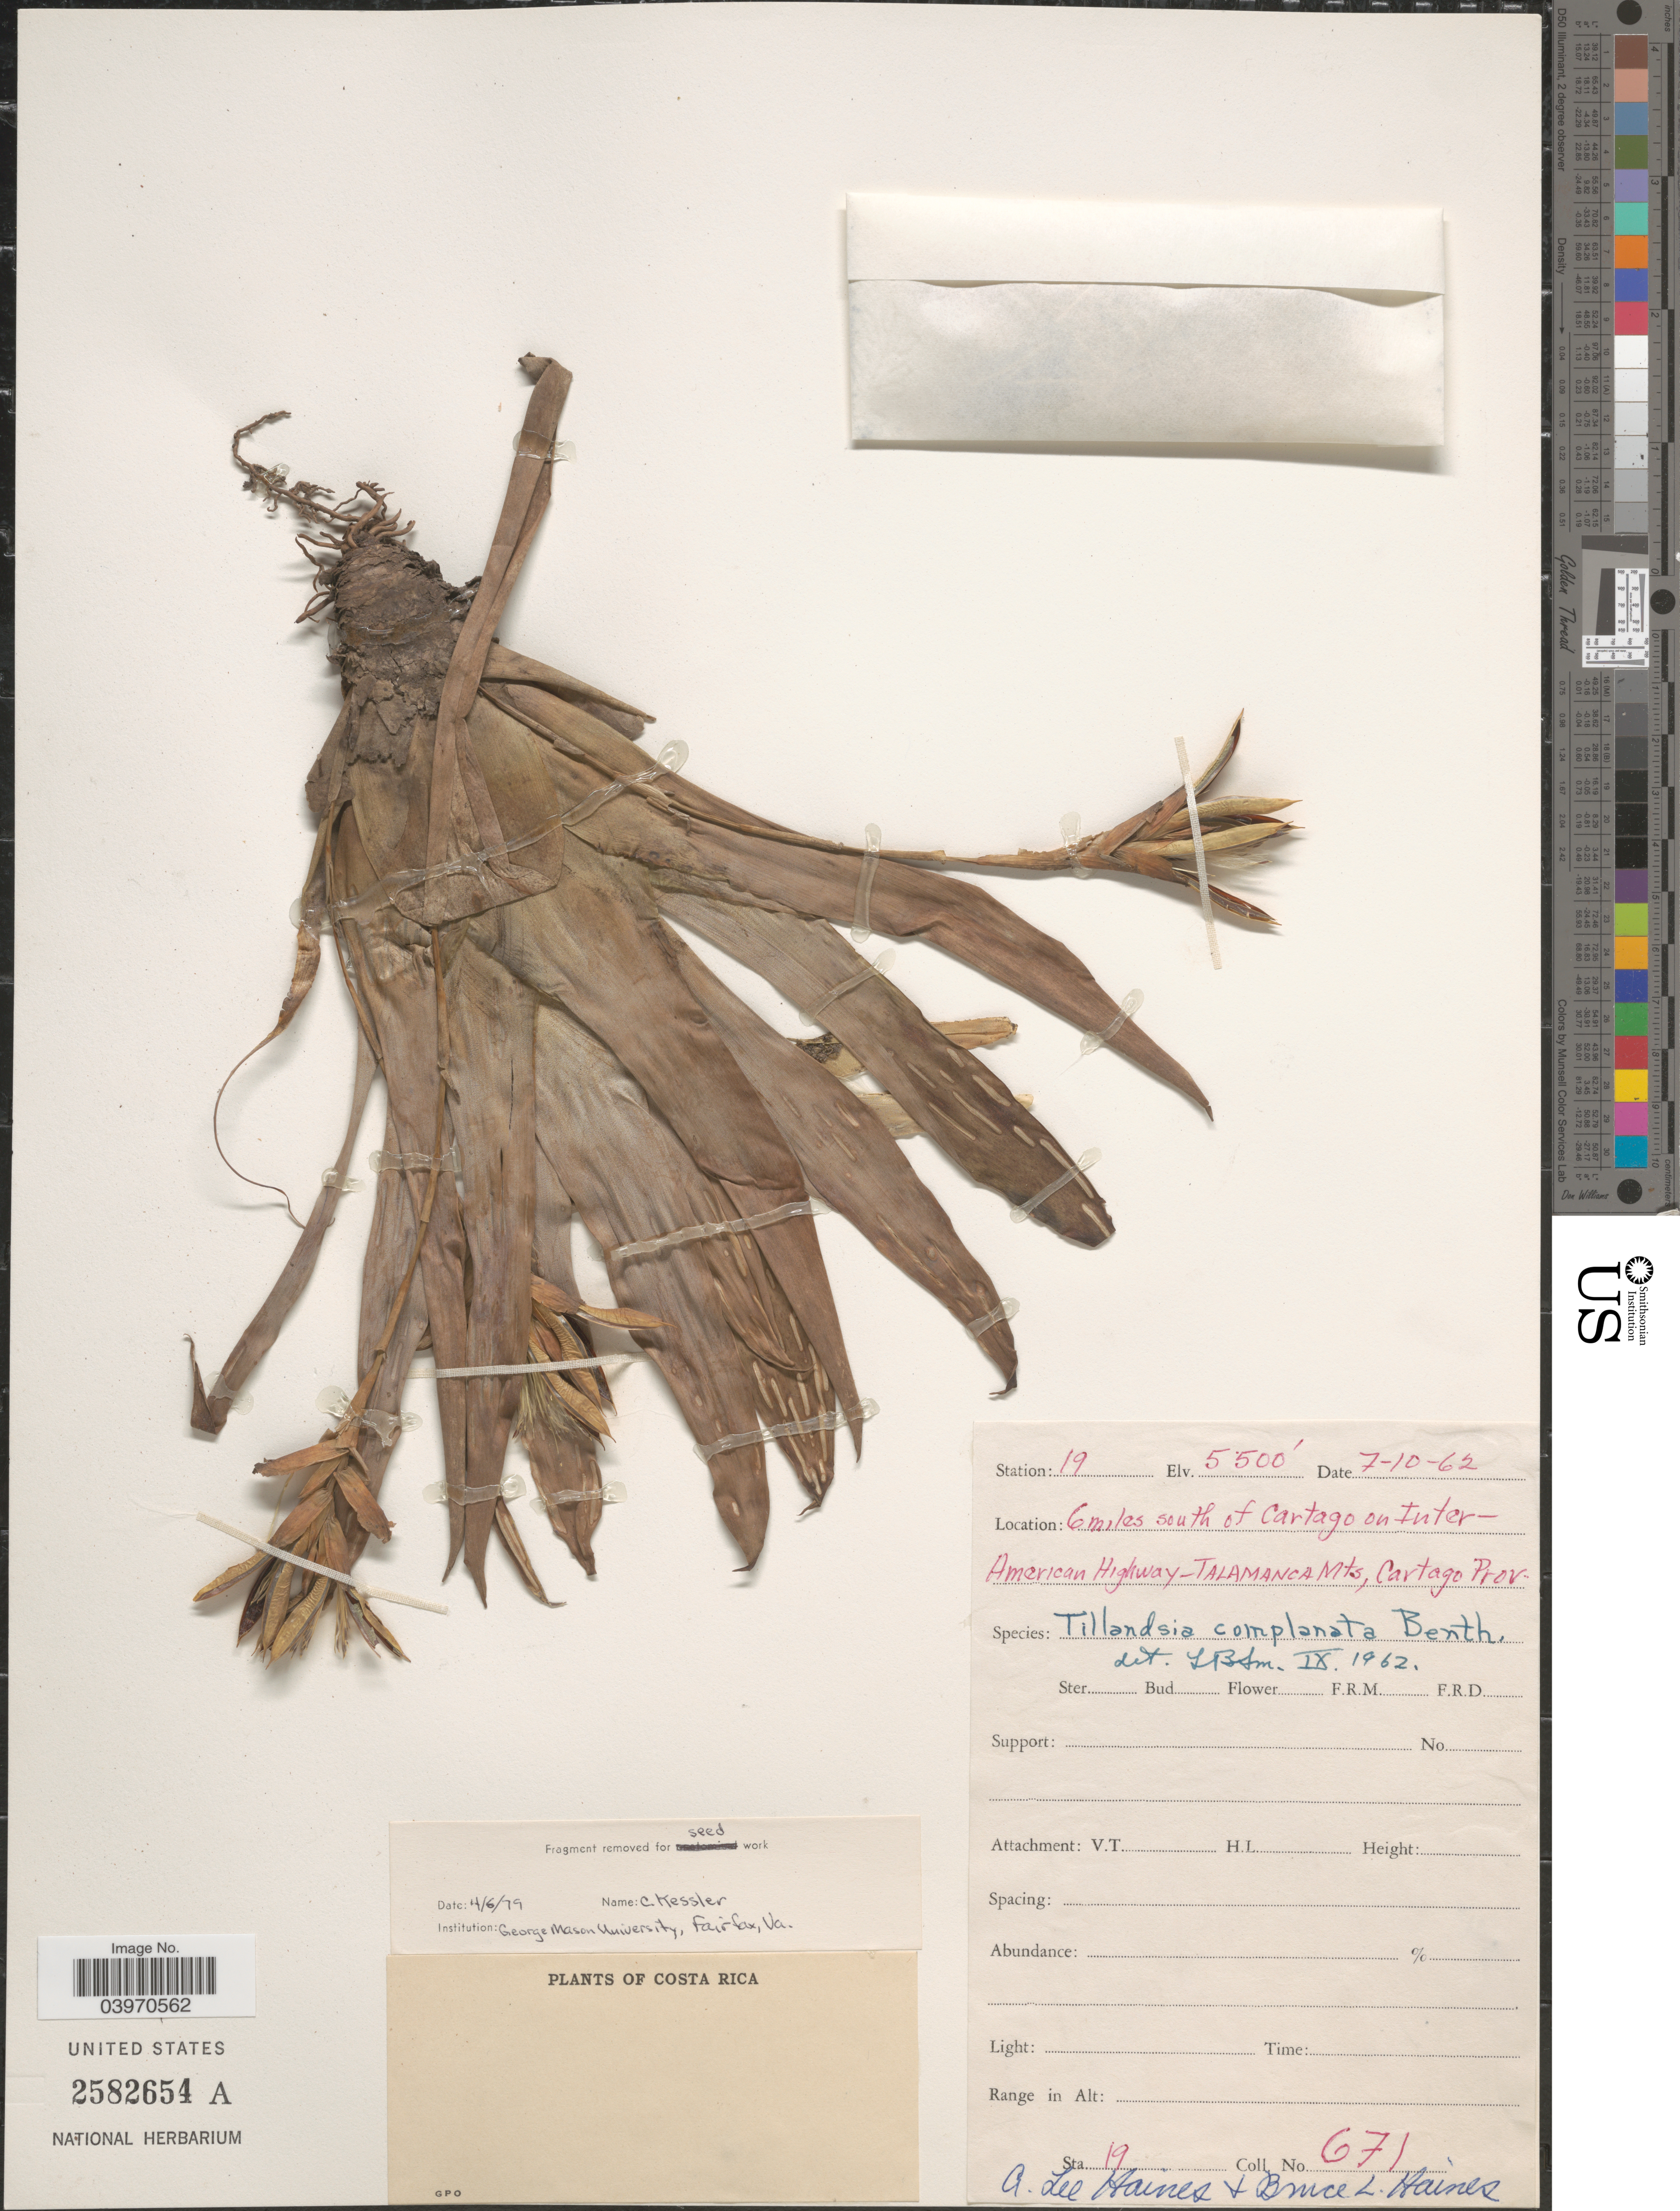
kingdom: Plantae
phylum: Tracheophyta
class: Liliopsida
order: Poales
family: Bromeliaceae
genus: Tillandsia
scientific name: Tillandsia complanata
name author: Benth.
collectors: A. L. Haines & B. L. Haines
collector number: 671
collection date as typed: Transcribed d/m/y: 7/10/62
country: Costa Rica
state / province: Cartago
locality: Station: 19. 6 miles south of Cartago on Inter-American Highway - Talamanca Mts.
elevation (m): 1676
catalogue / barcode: US 2582654A